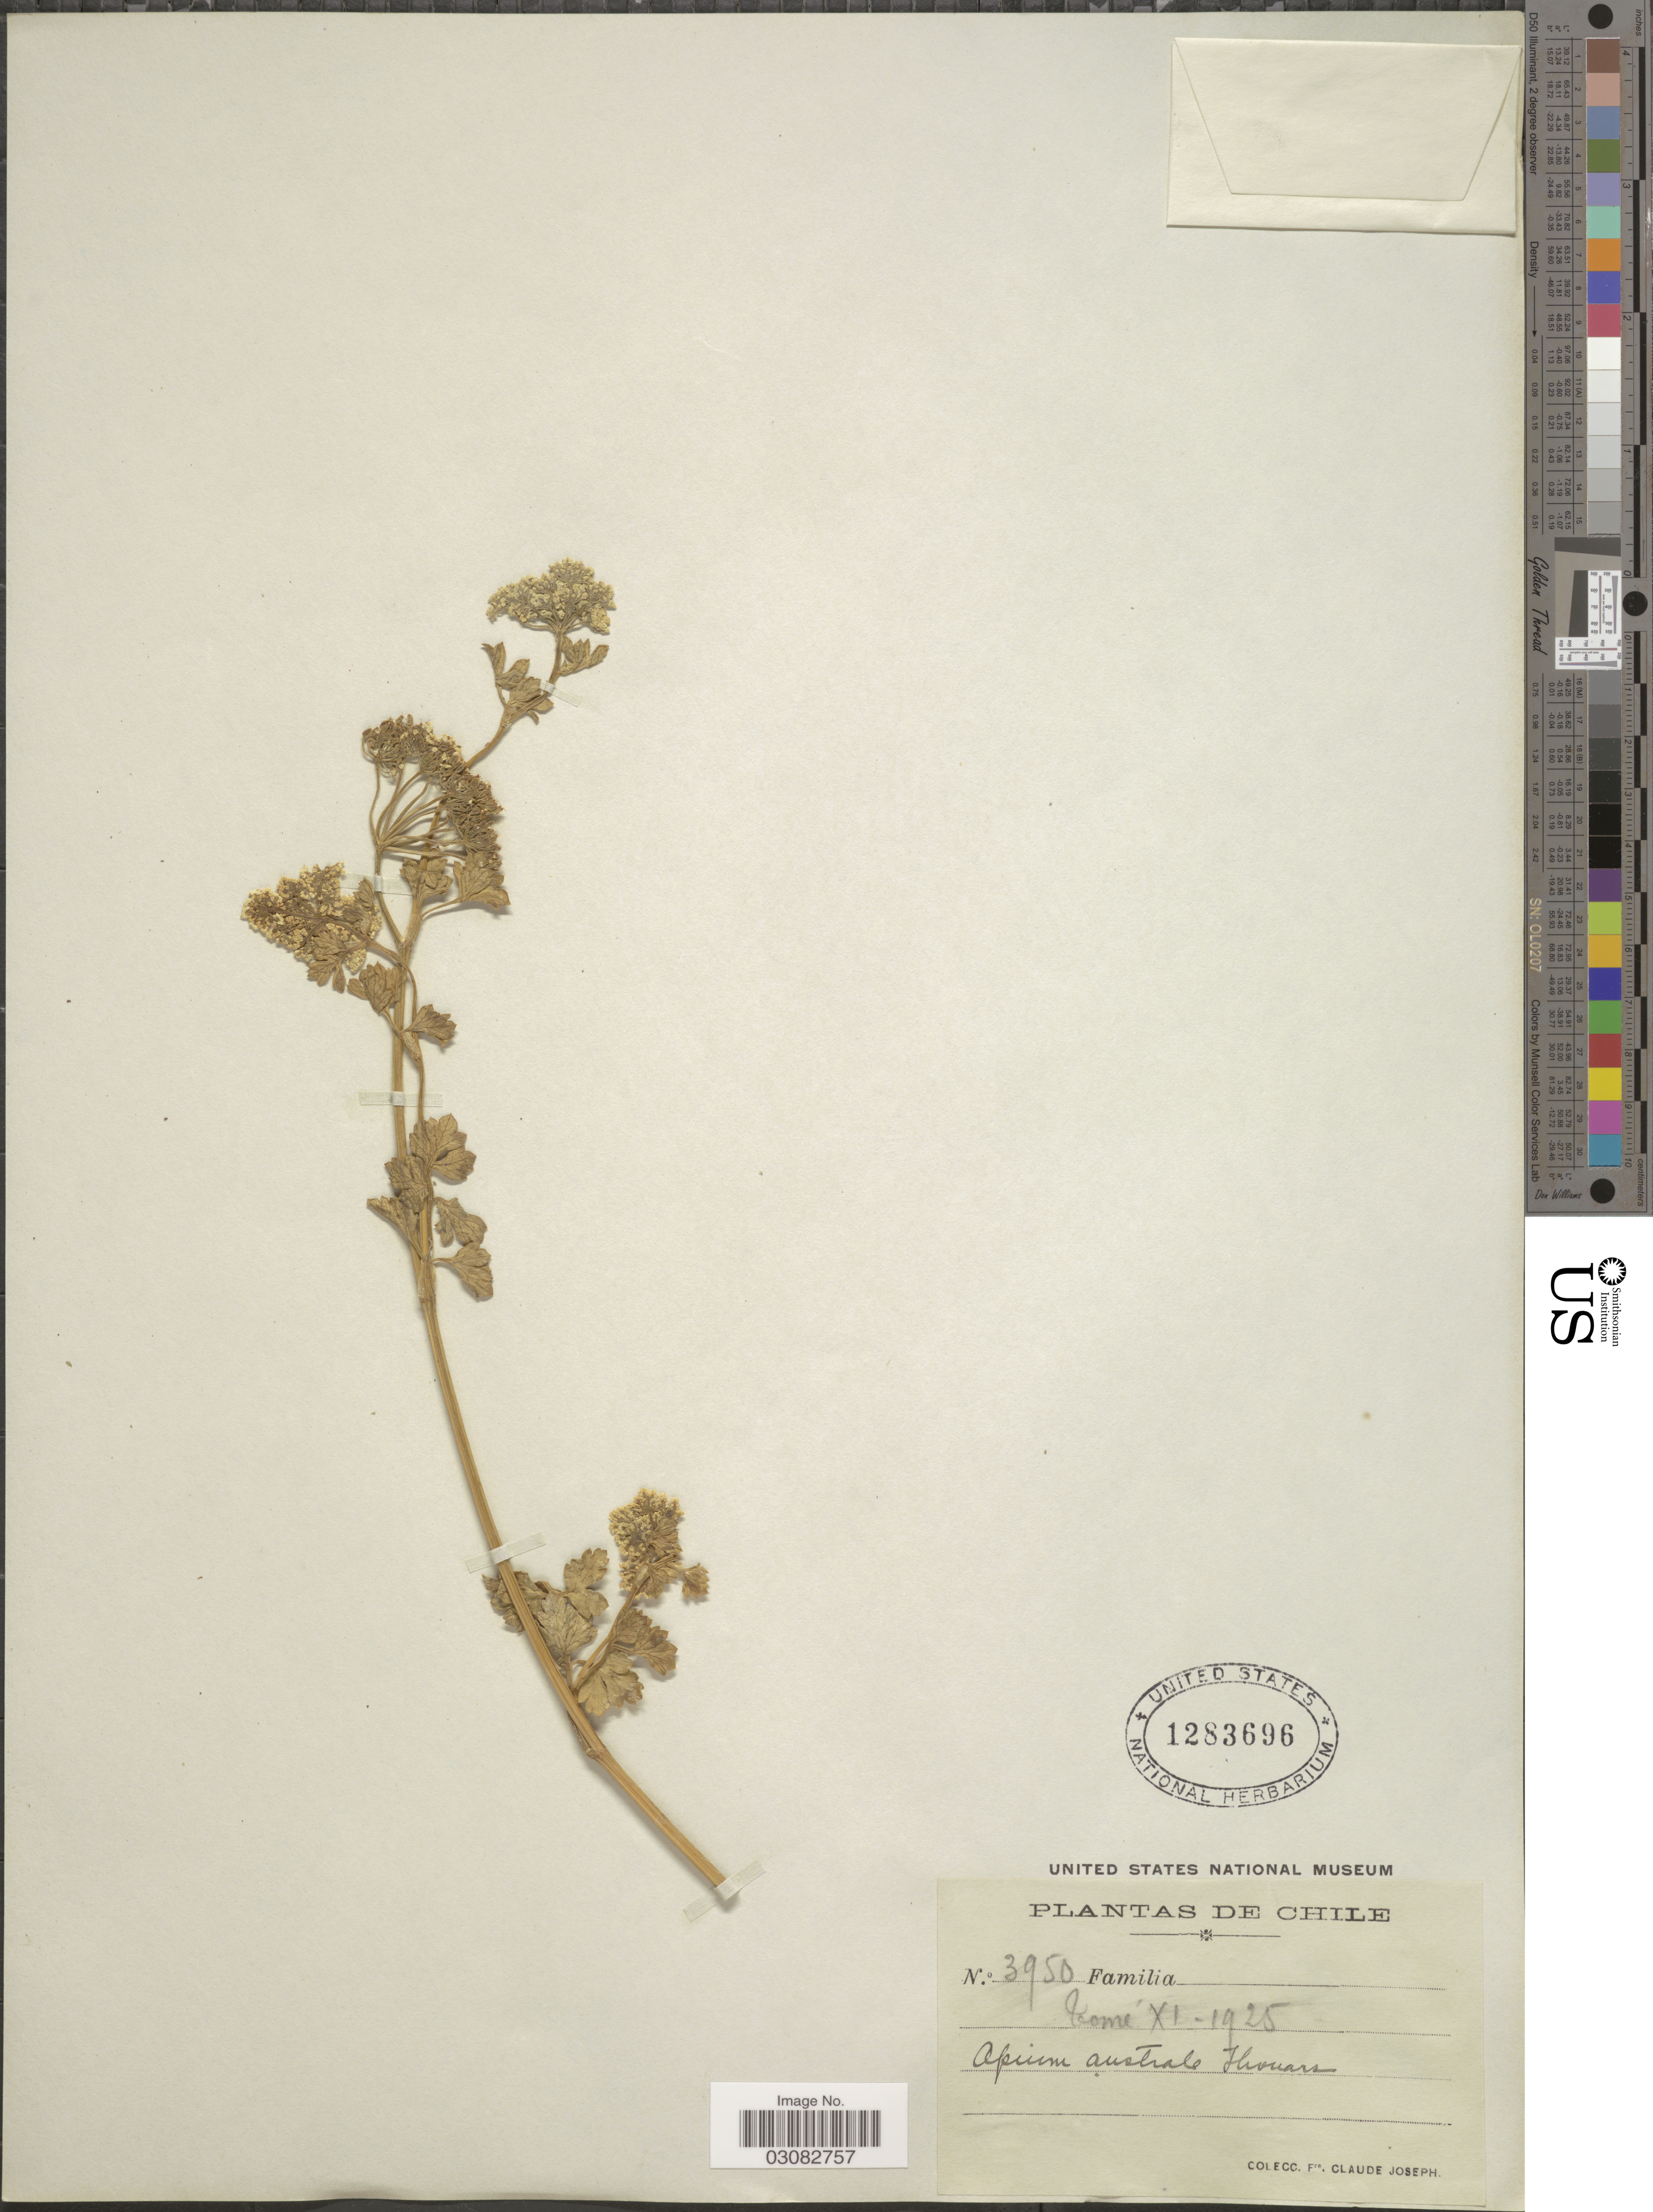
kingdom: Plantae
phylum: Tracheophyta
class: Magnoliopsida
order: Apiales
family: Apiaceae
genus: Apium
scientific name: Apium australe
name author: Thouars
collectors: Bro. Claude-Joseph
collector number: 3950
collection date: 1925-11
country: Chile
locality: Tomé.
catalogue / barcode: US 1283696